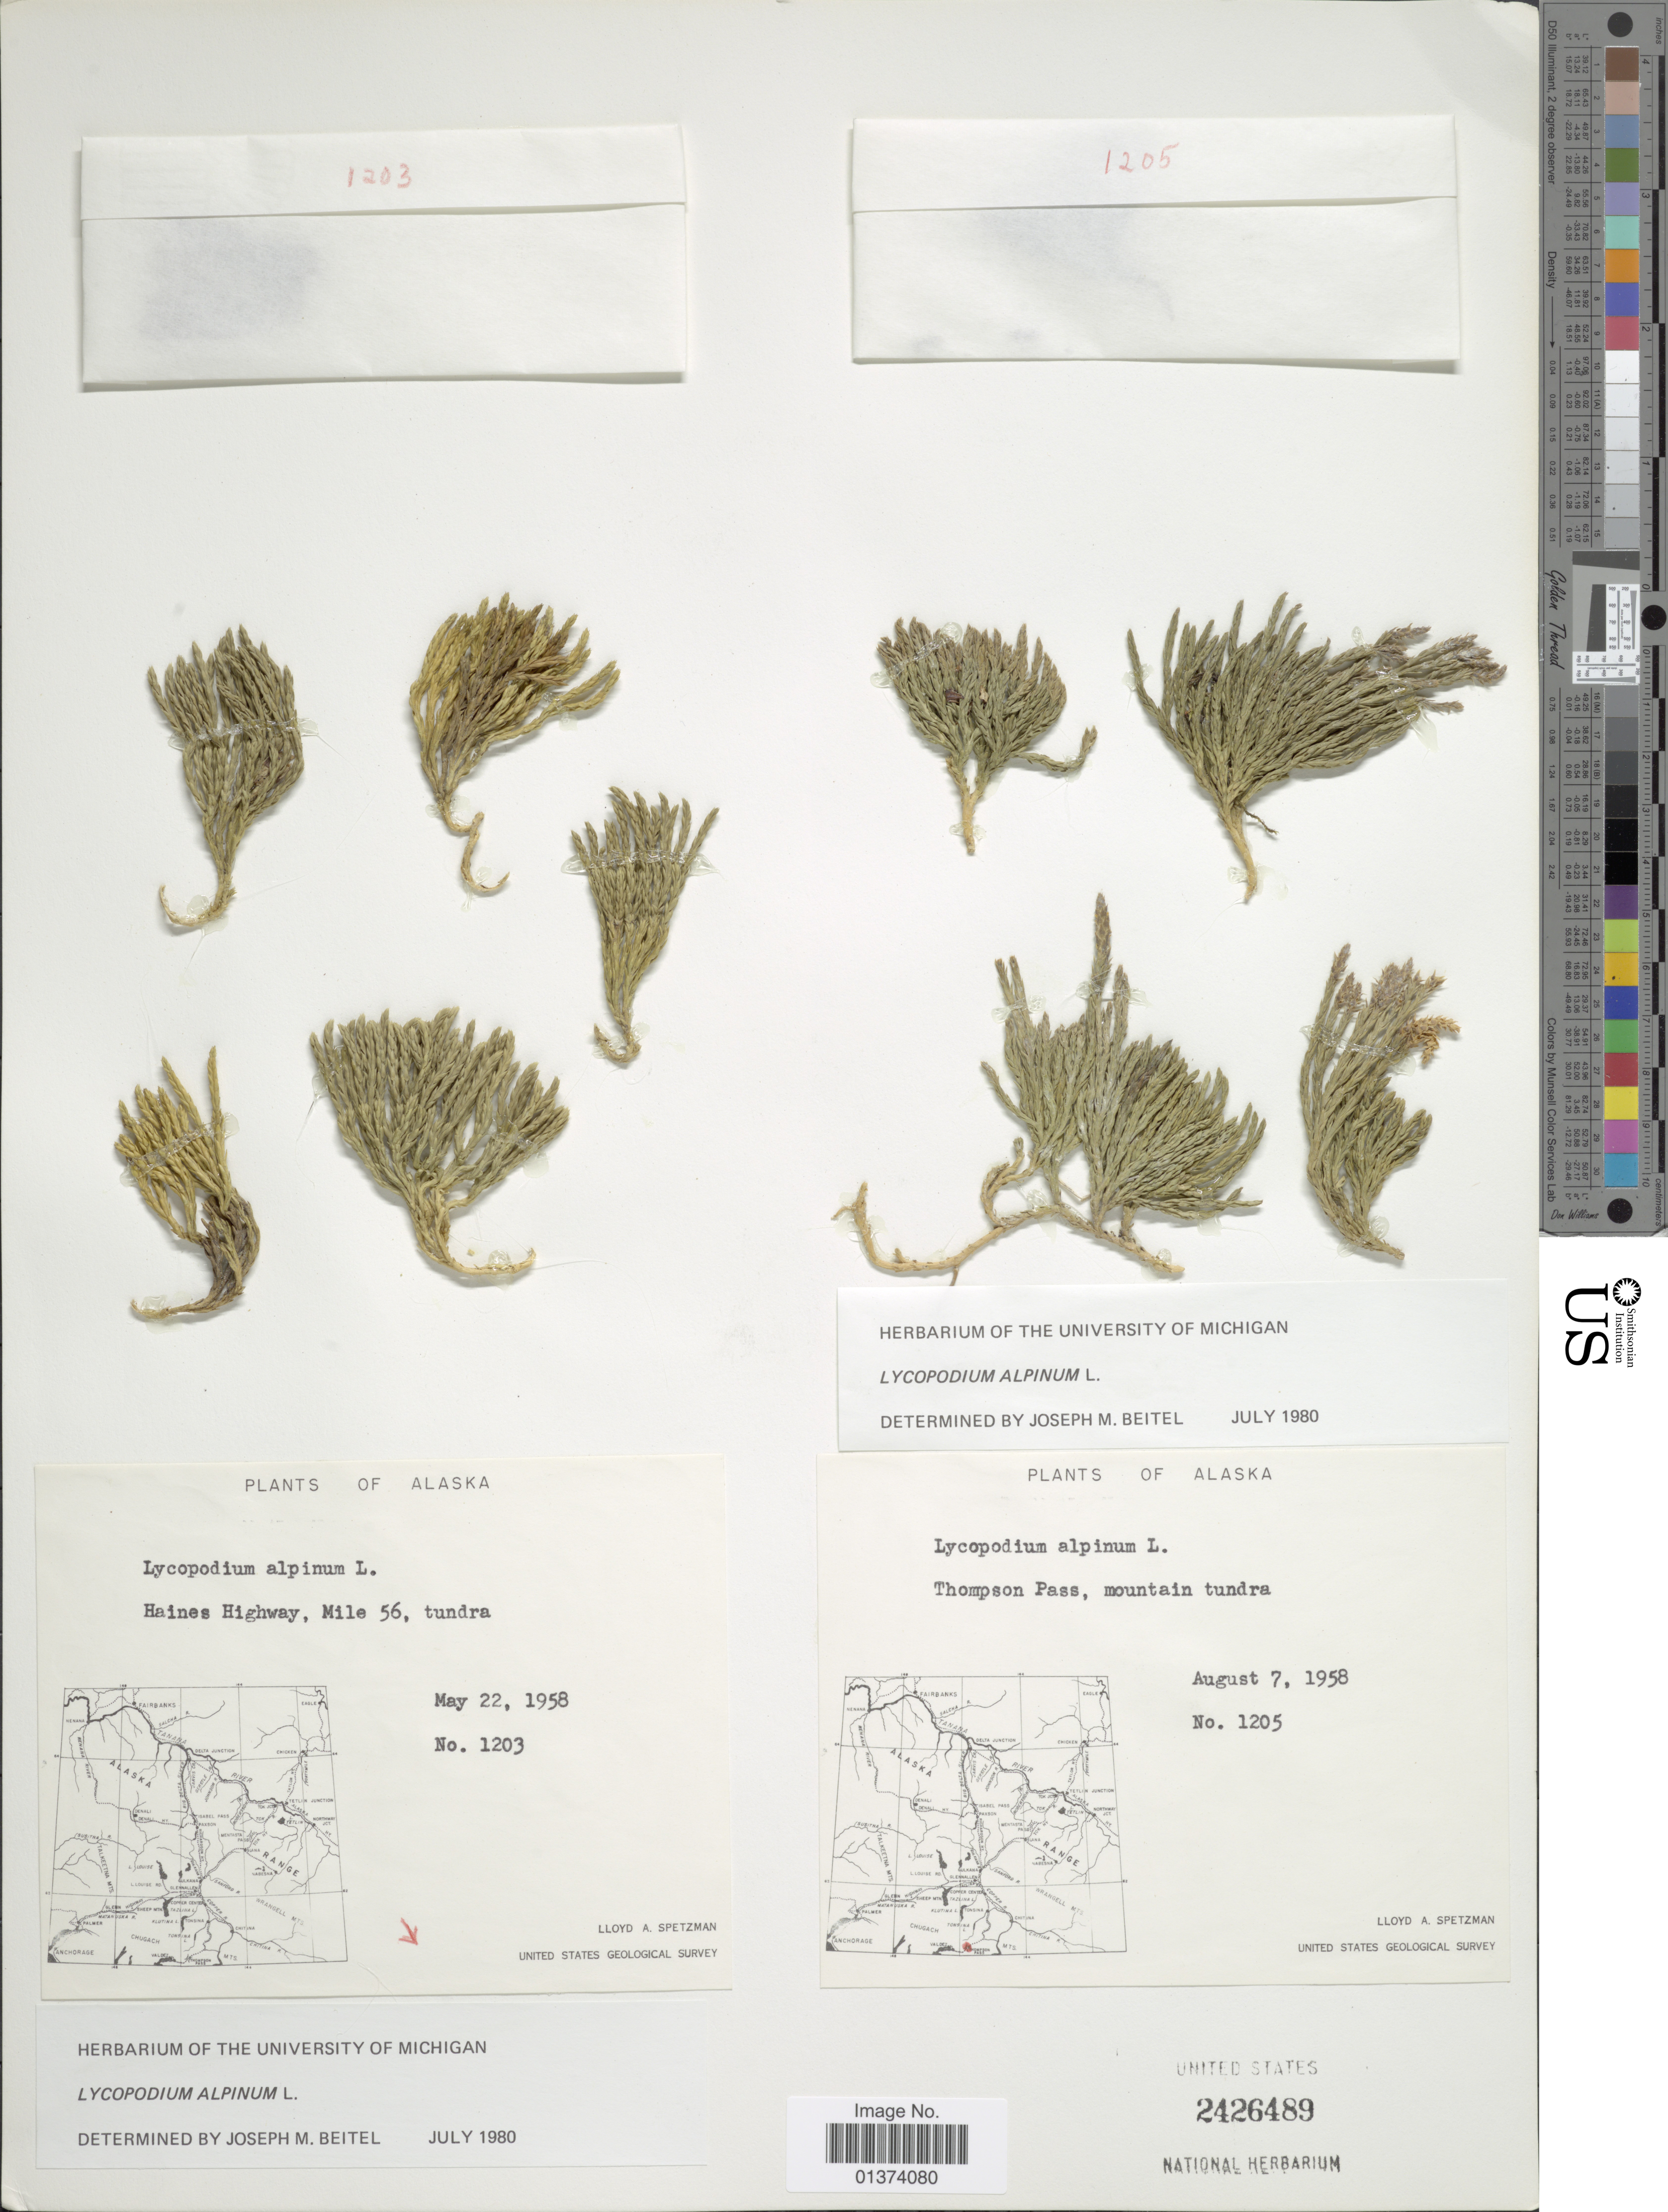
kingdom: Plantae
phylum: Tracheophyta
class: Lycopodiopsida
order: Lycopodiales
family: Lycopodiaceae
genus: Diphasiastrum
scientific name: Diphasiastrum alpinum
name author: (L.) Holub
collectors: L. Spetzman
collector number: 1203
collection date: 1958-05-22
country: United States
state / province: Alaska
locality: Haines Highway, Mile 56, tundra